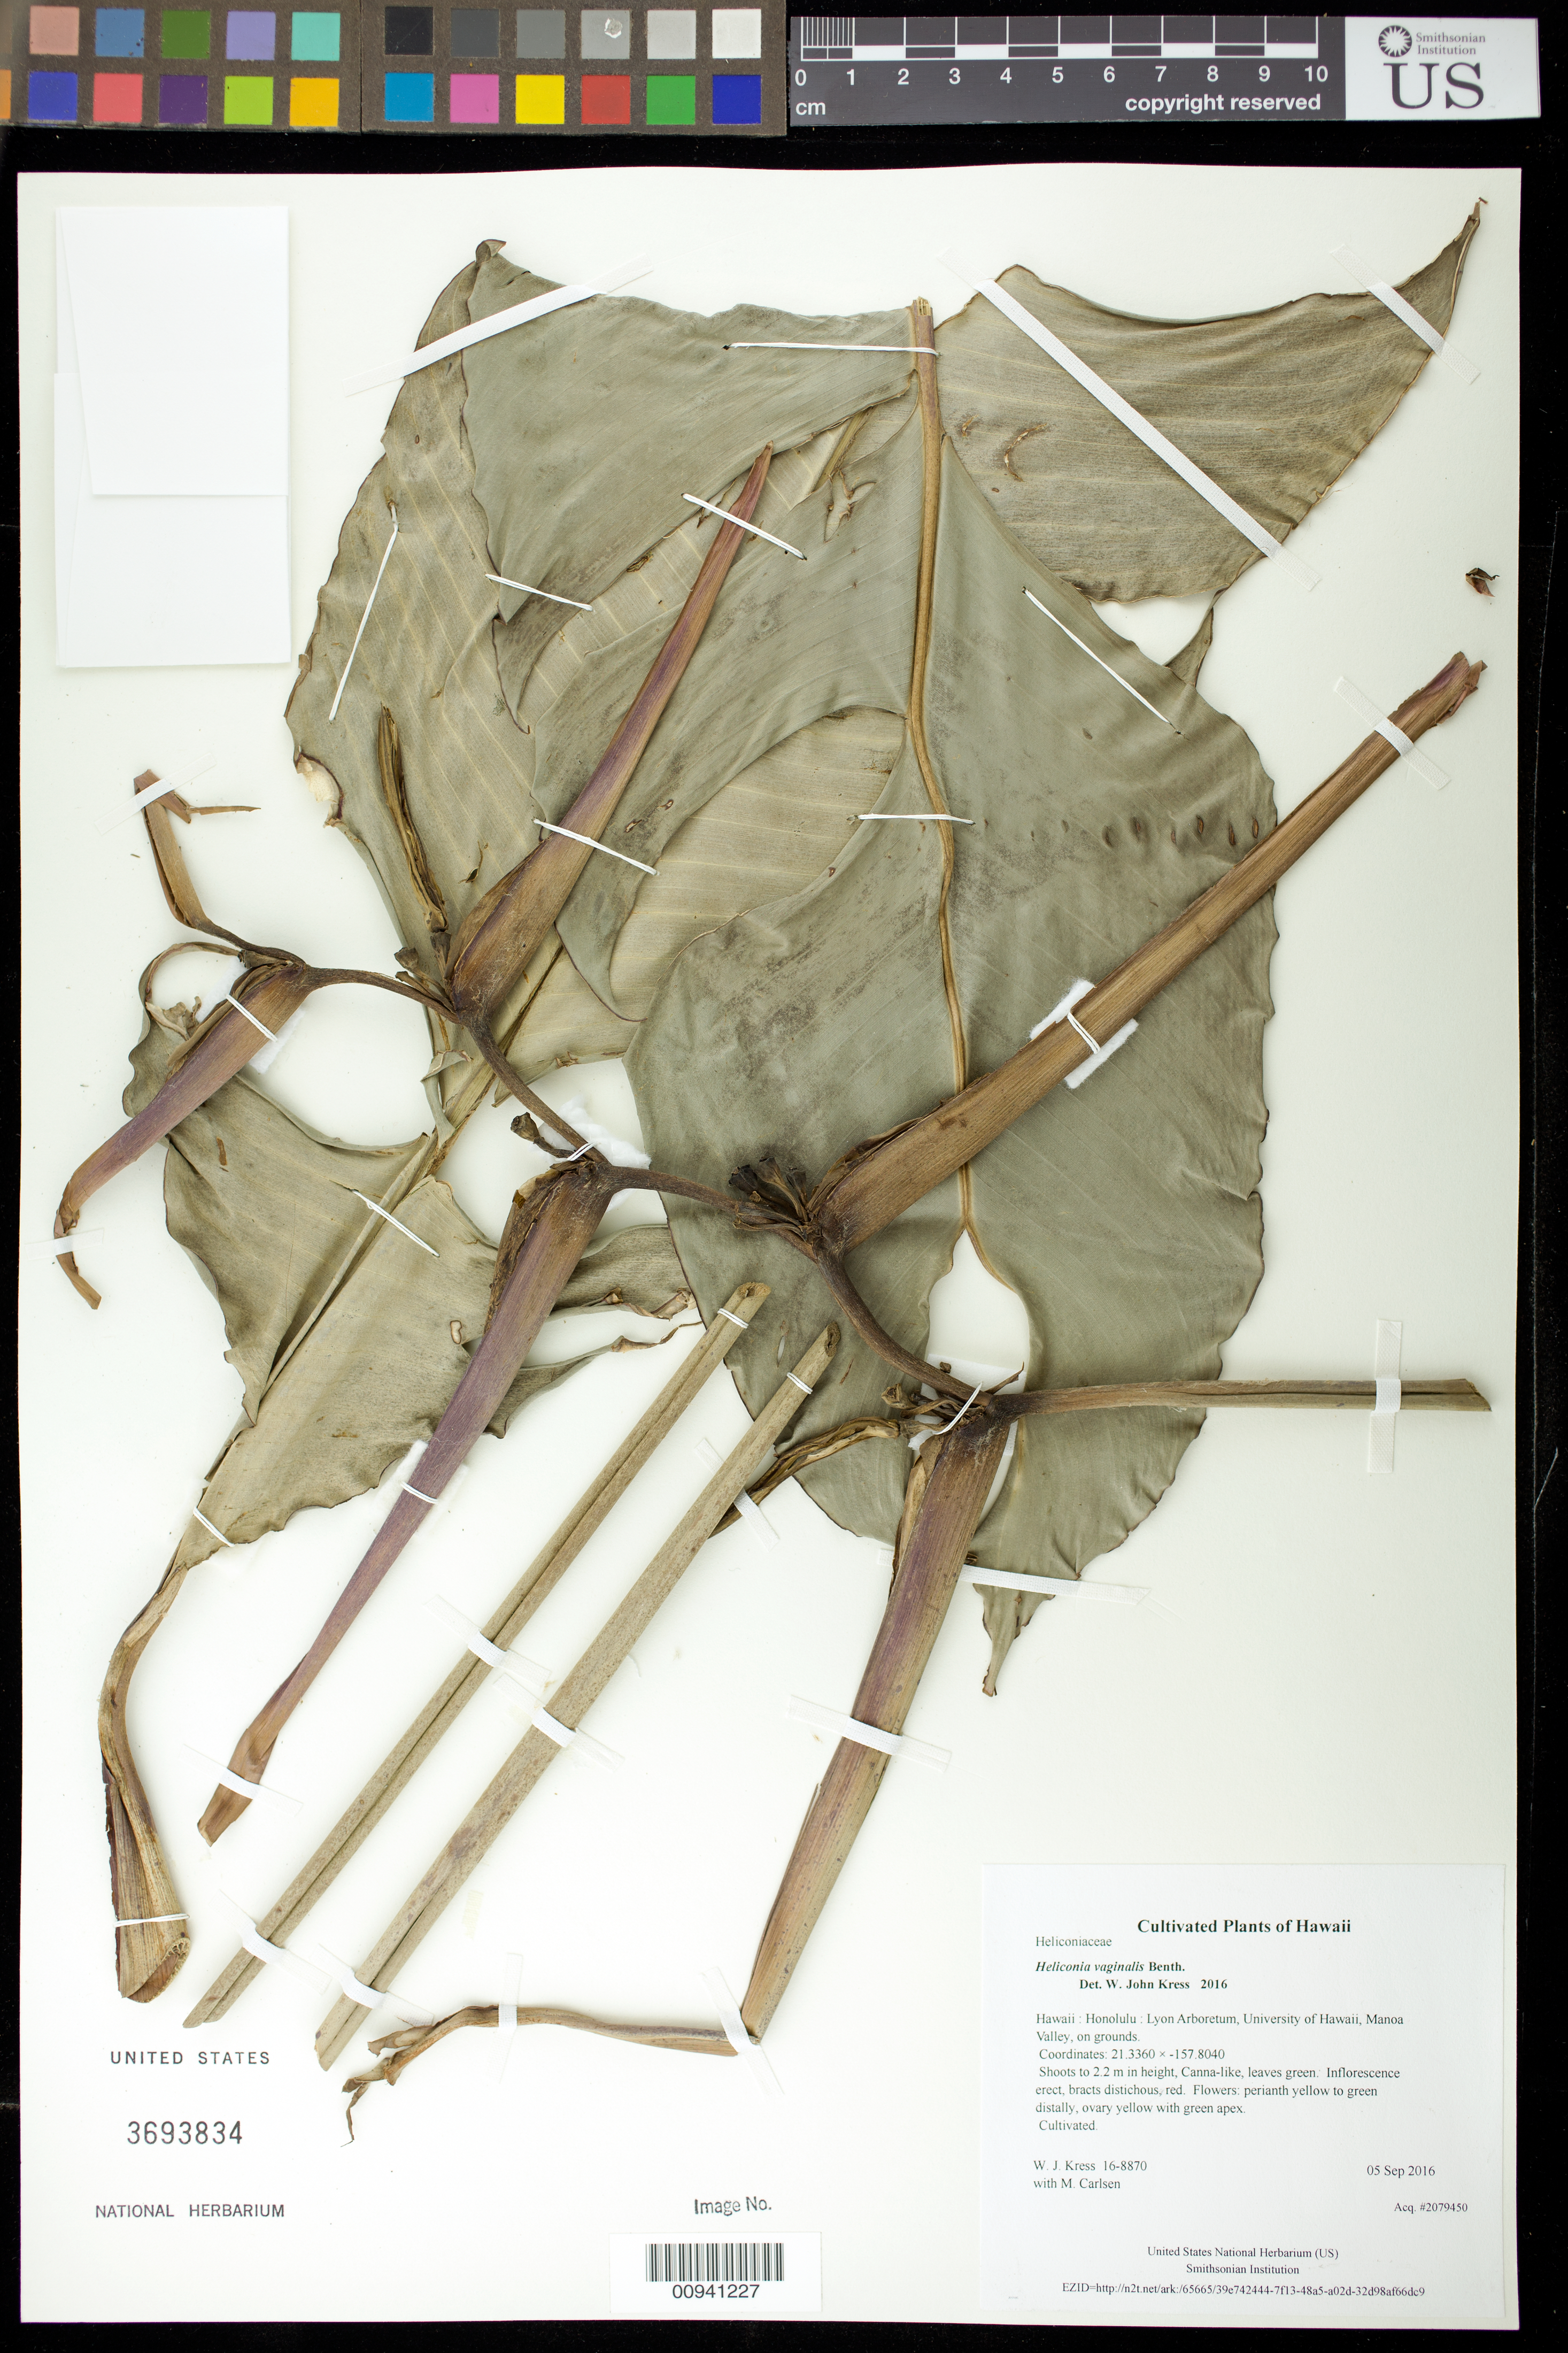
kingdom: Plantae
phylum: Tracheophyta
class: Liliopsida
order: Zingiberales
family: Heliconiaceae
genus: Heliconia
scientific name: Heliconia vaginalis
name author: Benth.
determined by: Kress, W. J., (US), Smithsonian Institution - National Museum of Natural History (UNITED STATES)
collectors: W. J. Kress & M. M. Carlsen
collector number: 16-8870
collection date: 2016-09-05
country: United States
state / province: Hawaii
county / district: Honolulu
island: Oahu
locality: Lyon Arboretum, University of Hawaii, Manoa Valley, on grounds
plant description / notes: Frozen tissue stored in Biorepository at AG5NN00; dried tissue stored at AG5NM99.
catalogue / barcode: US 3693834